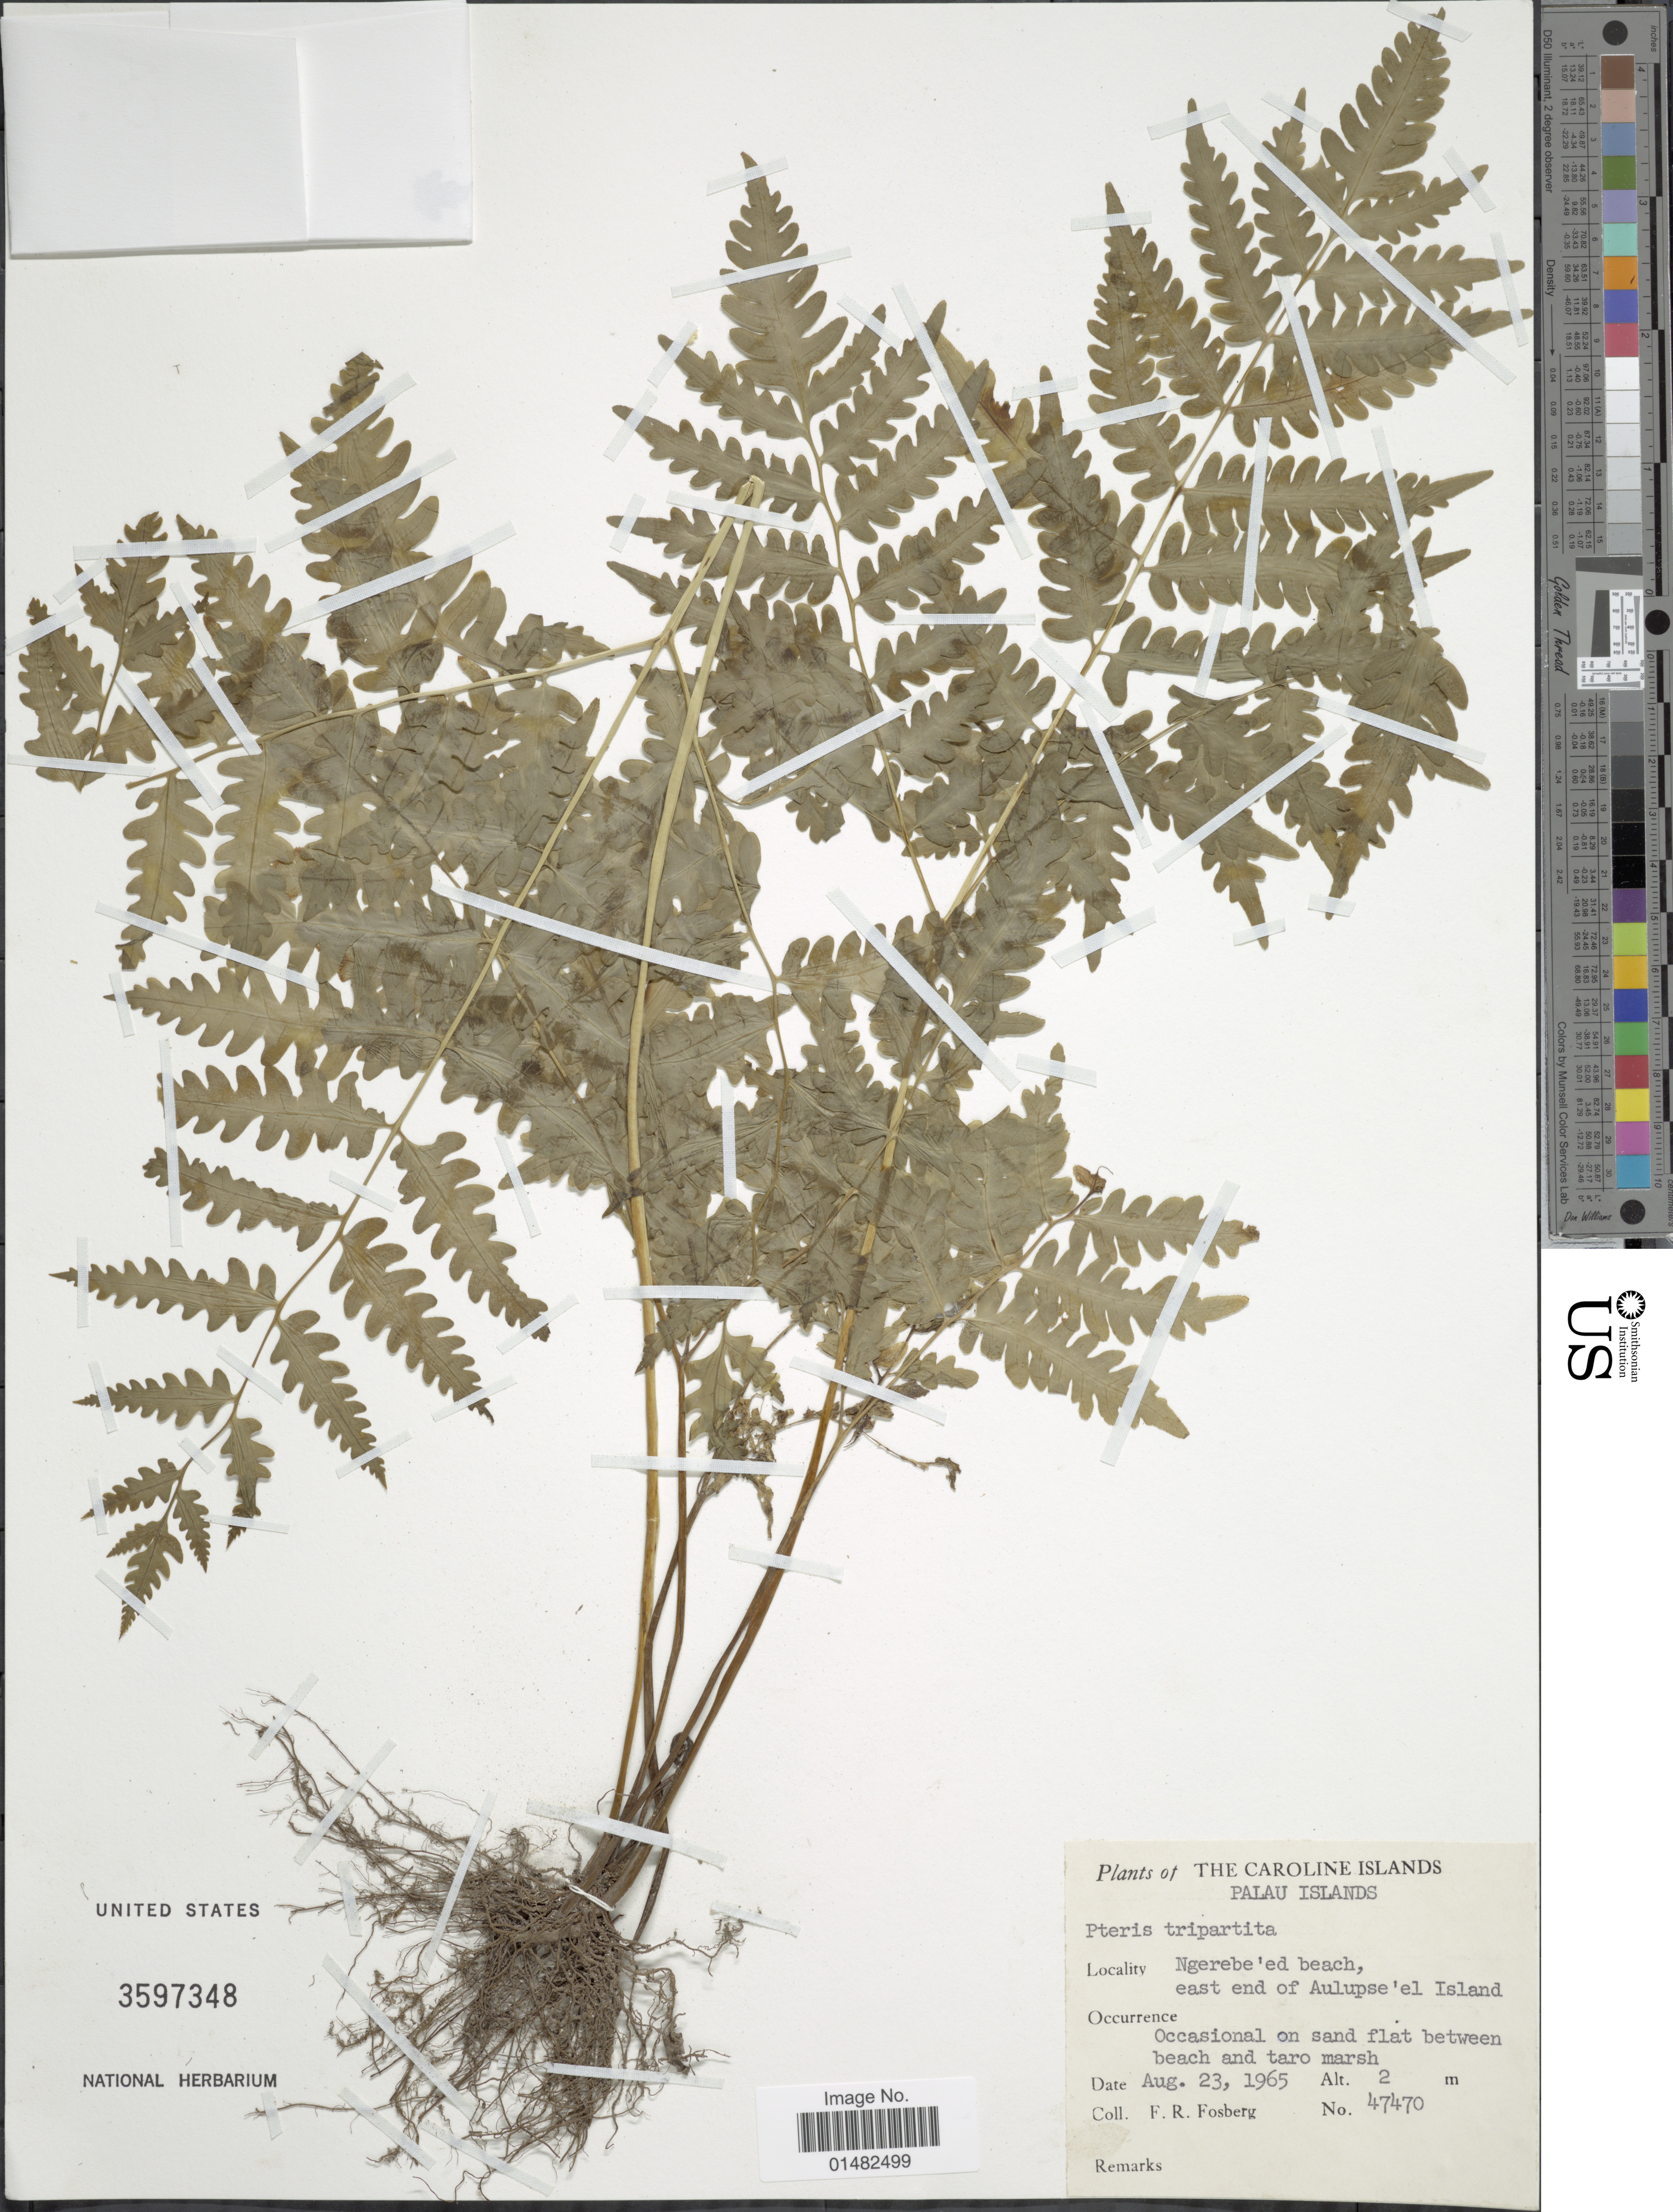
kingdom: Plantae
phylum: Tracheophyta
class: Polypodiopsida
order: Polypodiales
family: Pteridaceae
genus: Pteris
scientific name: Pteris tripartita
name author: Sw.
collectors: F. R. Fosberg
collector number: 47470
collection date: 1965-08-23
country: Palau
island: Ulebsechel [Aulupse'el]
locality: Ngerebe'ed, east end of Aulupse'el Island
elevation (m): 2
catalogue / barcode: US 3597348